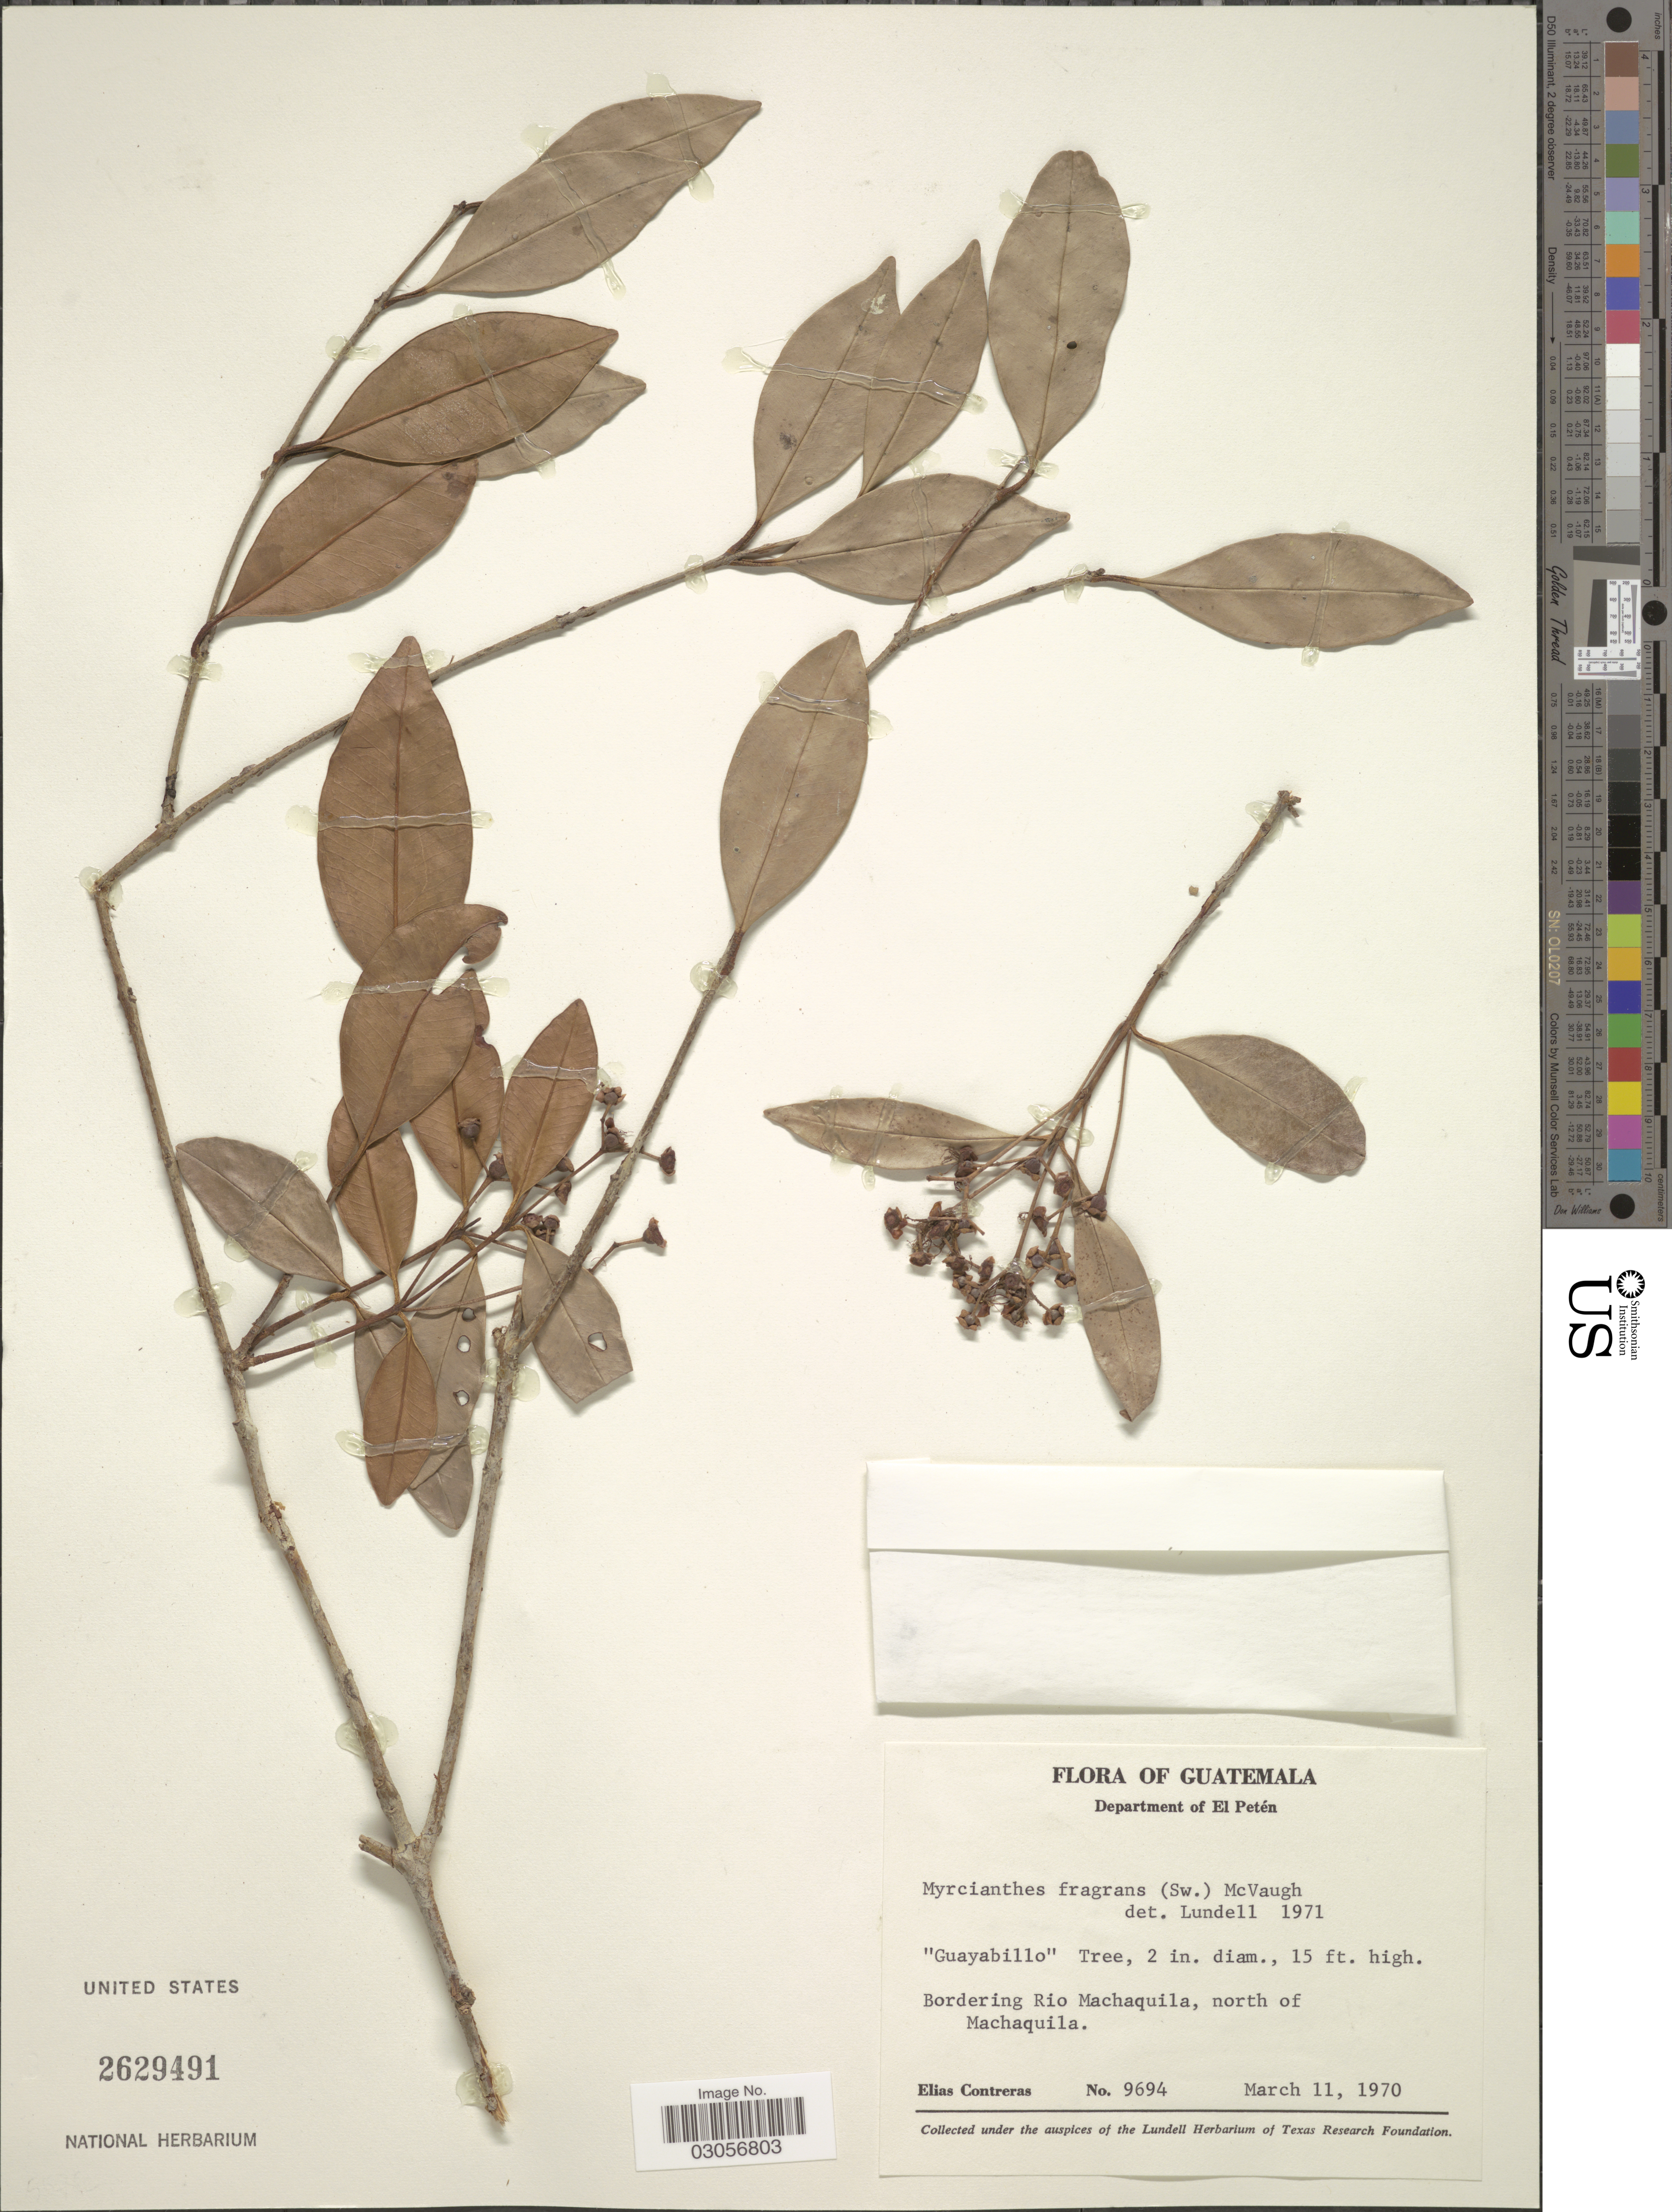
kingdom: Plantae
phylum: Tracheophyta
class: Magnoliopsida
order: Myrtales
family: Myrtaceae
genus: Myrcianthes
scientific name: Myrcianthes fragrans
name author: (Sw.) McVaugh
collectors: E. Contreras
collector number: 9694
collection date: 1970-03-11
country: Guatemala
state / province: El Petén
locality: Department of El Petén, Bordering Rio Machaquila, north of Machaquila.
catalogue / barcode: US 2629491